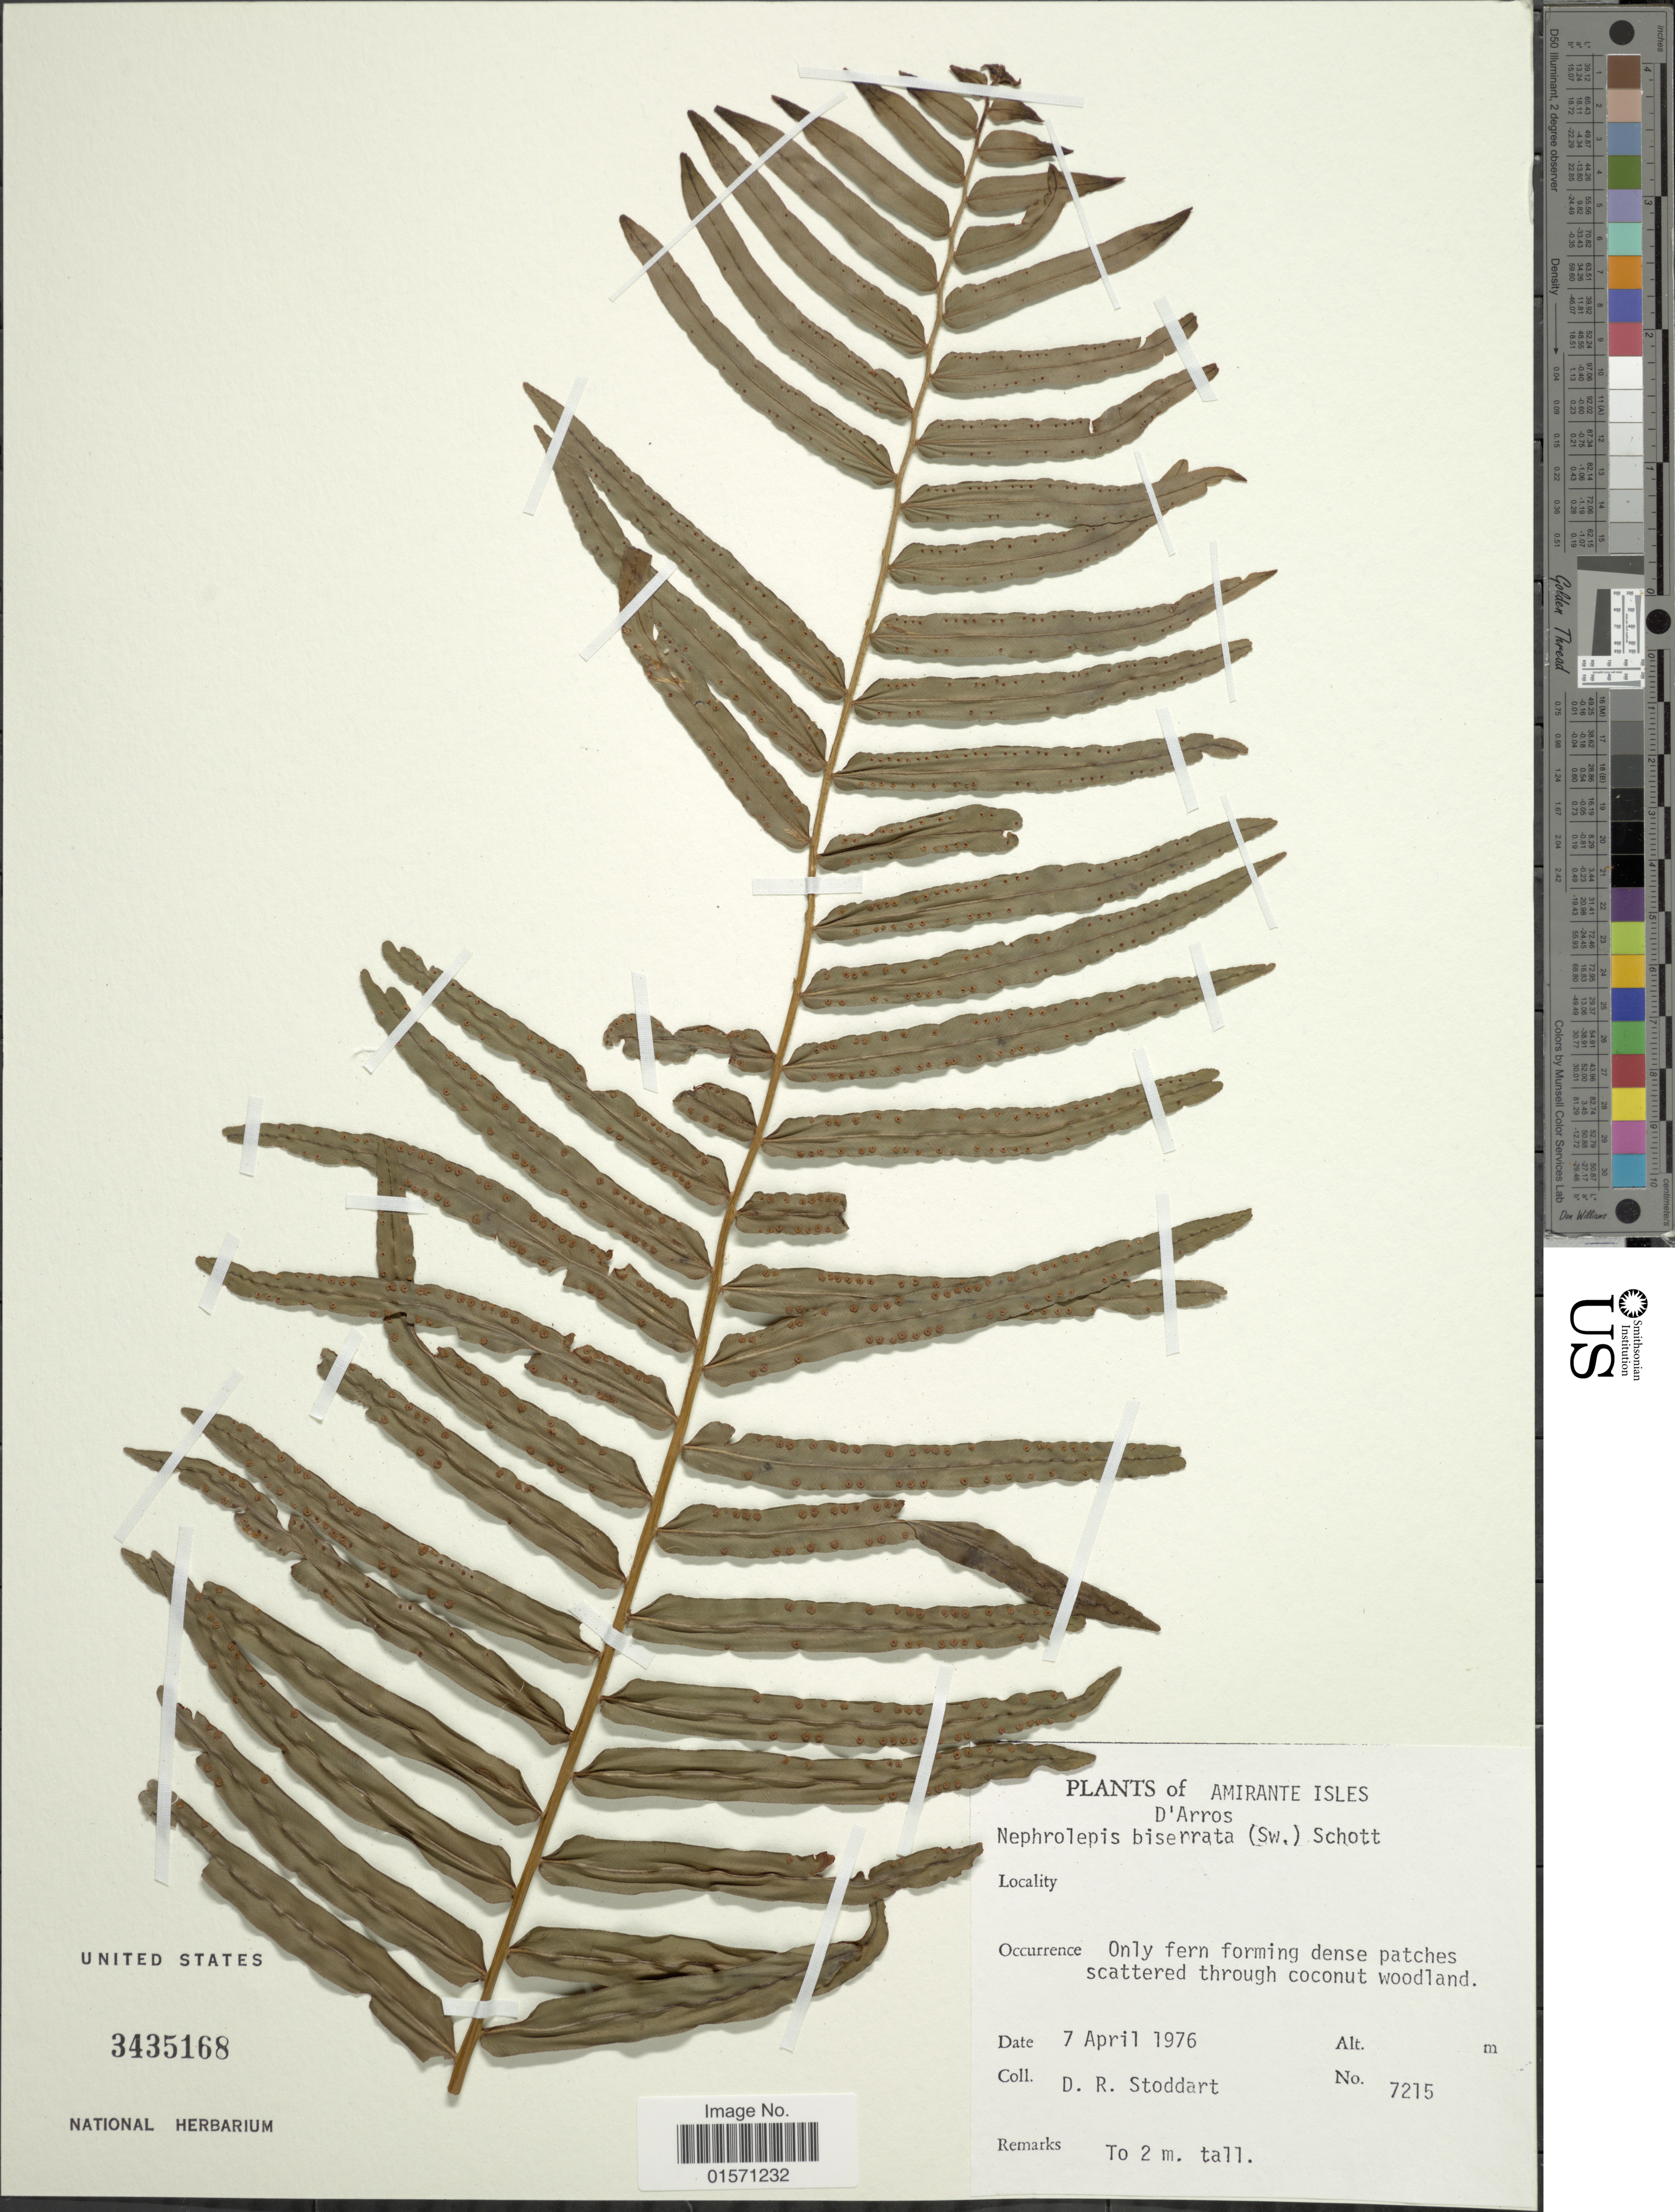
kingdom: Plantae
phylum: Tracheophyta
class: Polypodiopsida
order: Polypodiales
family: Nephrolepidaceae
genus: Nephrolepis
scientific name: Nephrolepis biserrata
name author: (Sw.) Schott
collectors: D. R. Stoddart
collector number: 7215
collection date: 1976-04-07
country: Seychelles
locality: Amirante Isles. D'Arros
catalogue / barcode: US 3435168